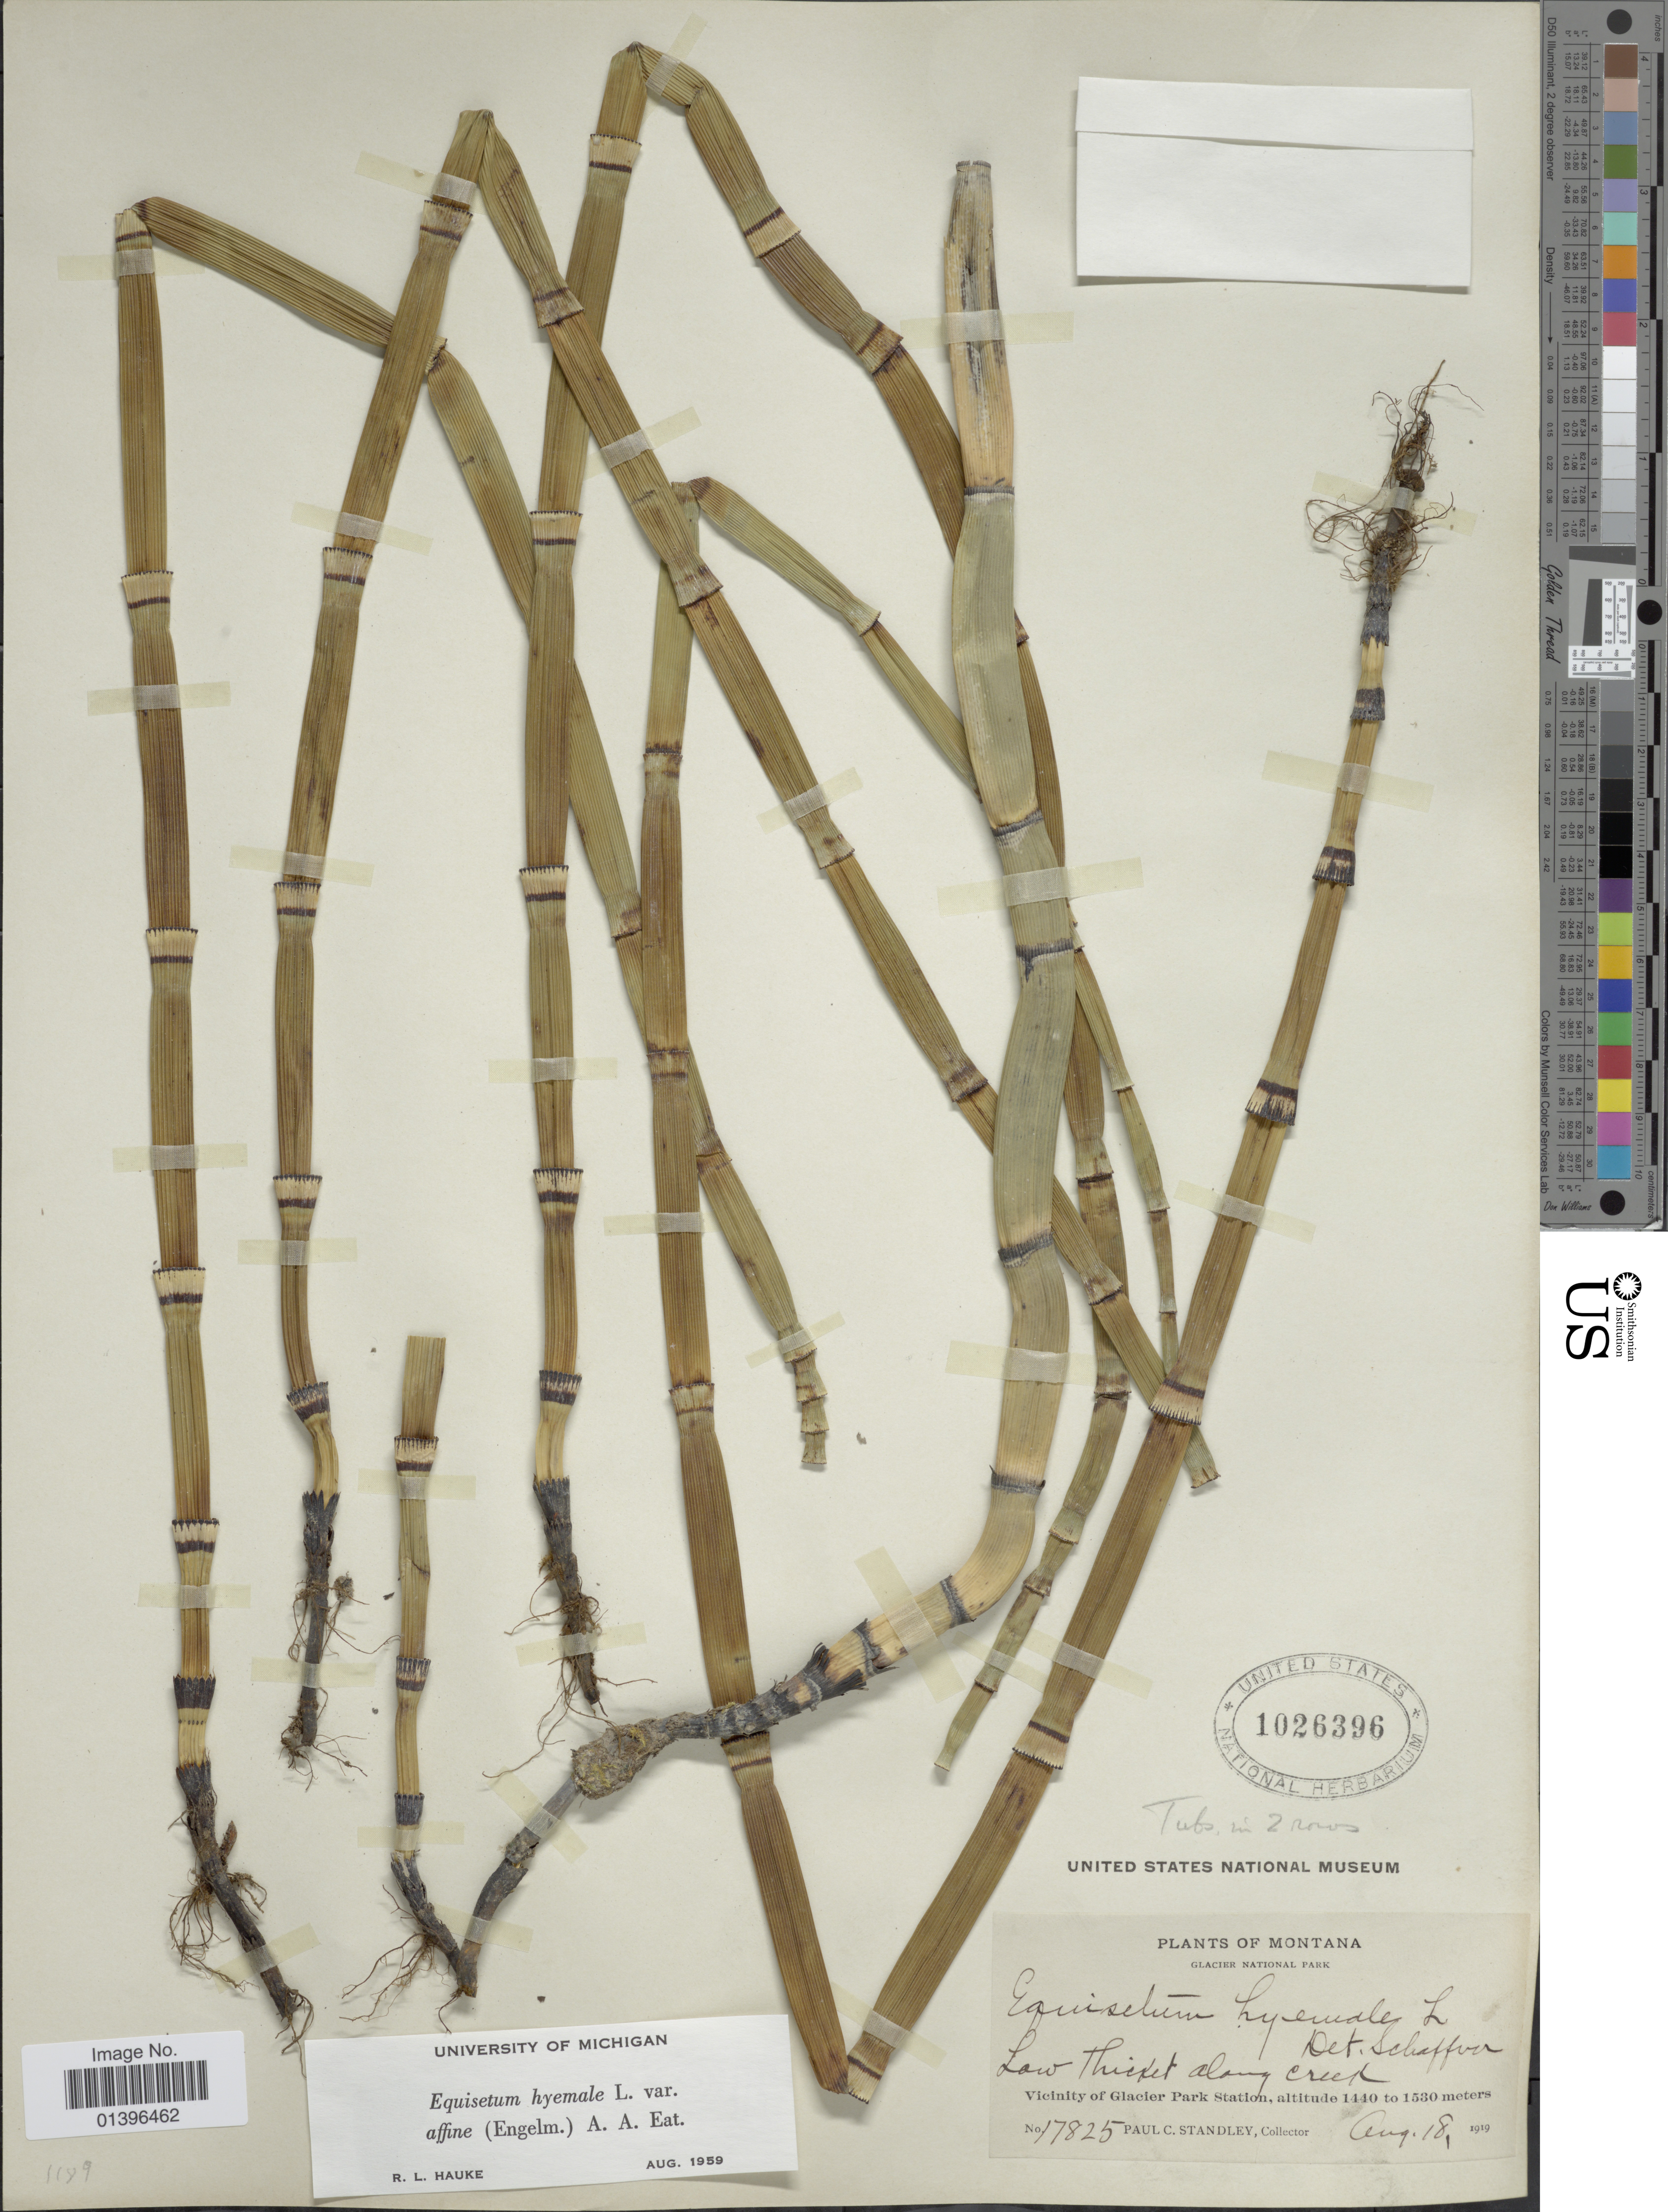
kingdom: Plantae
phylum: Tracheophyta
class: Polypodiopsida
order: Equisetales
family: Equisetaceae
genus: Equisetum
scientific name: Equisetum hyemale var. affine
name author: (Engelm.) A.A. Eaton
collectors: P. C. Standley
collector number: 17825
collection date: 1919-08-18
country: United States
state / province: Montana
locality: Glacier National Park. Vicinity of Glacier Park Station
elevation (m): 1440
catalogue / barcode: US 1026396